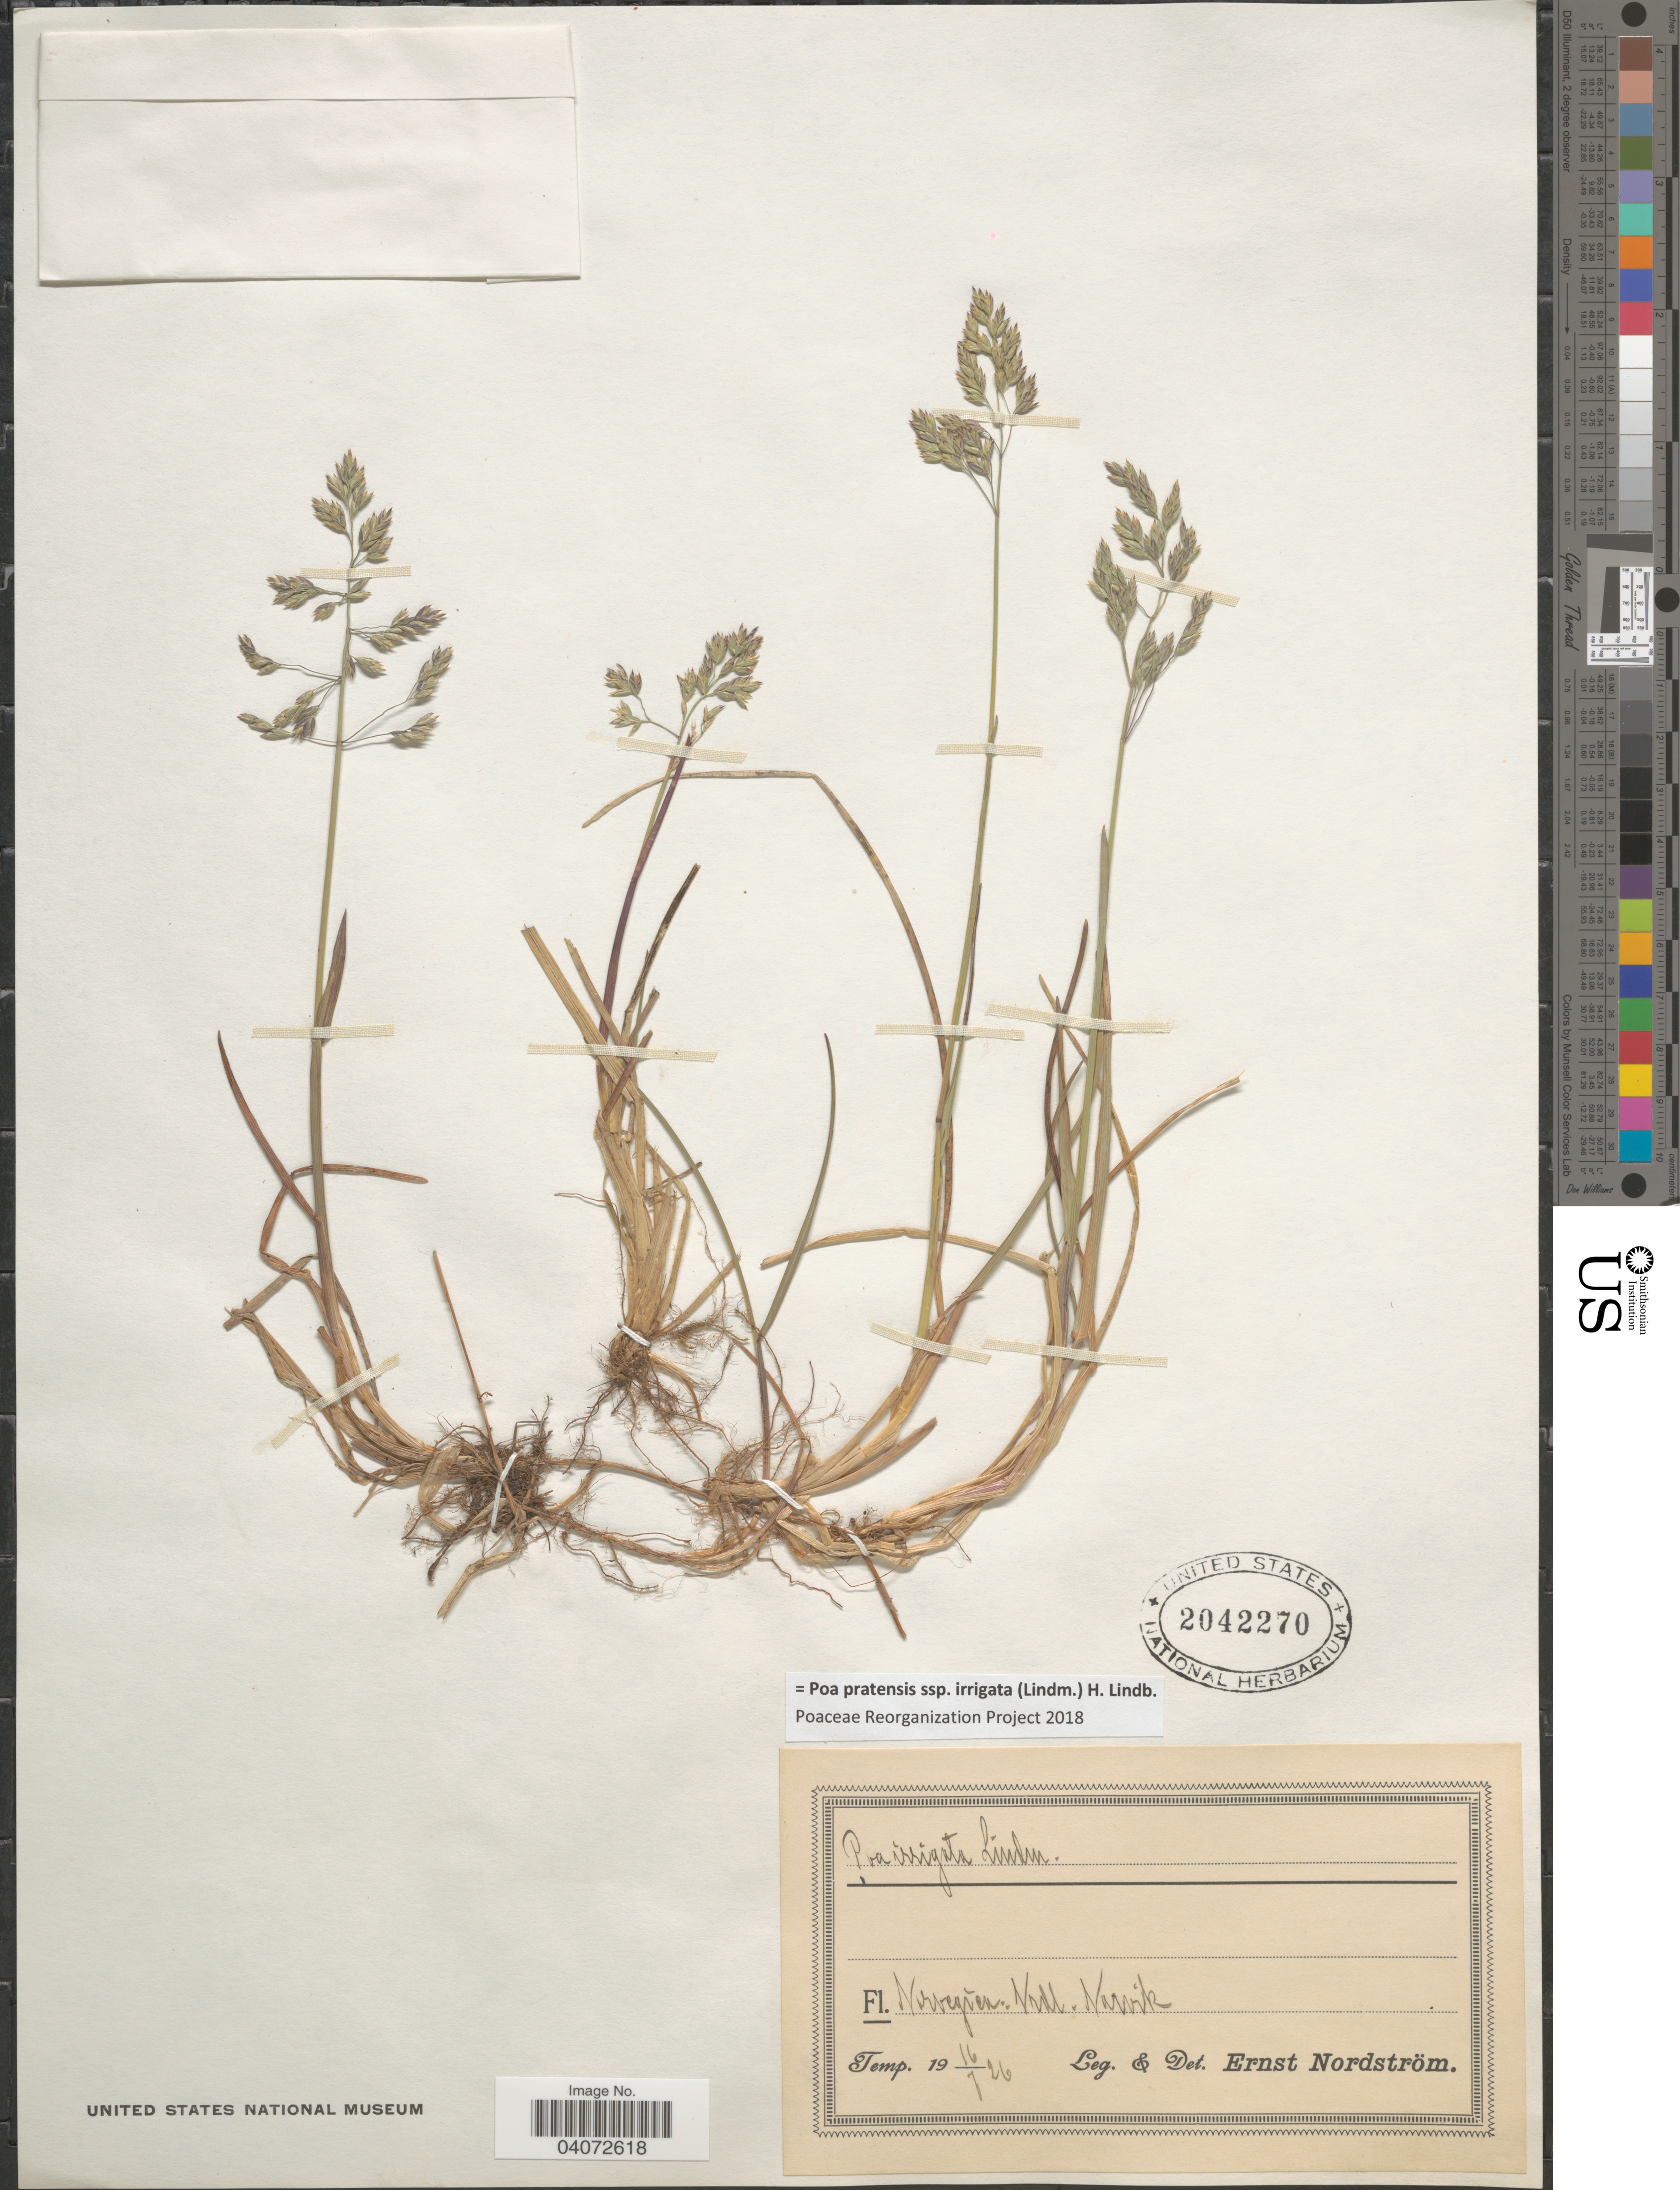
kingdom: Plantae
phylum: Tracheophyta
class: Liliopsida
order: Poales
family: Poaceae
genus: Poa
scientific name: Poa pratensis subsp. irrigata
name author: (Lindm.) H. Lindb.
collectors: E. Nordström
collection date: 1926-07-16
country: Norway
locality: Norvegien: Nrdl. Narvik.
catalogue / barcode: US 2042270